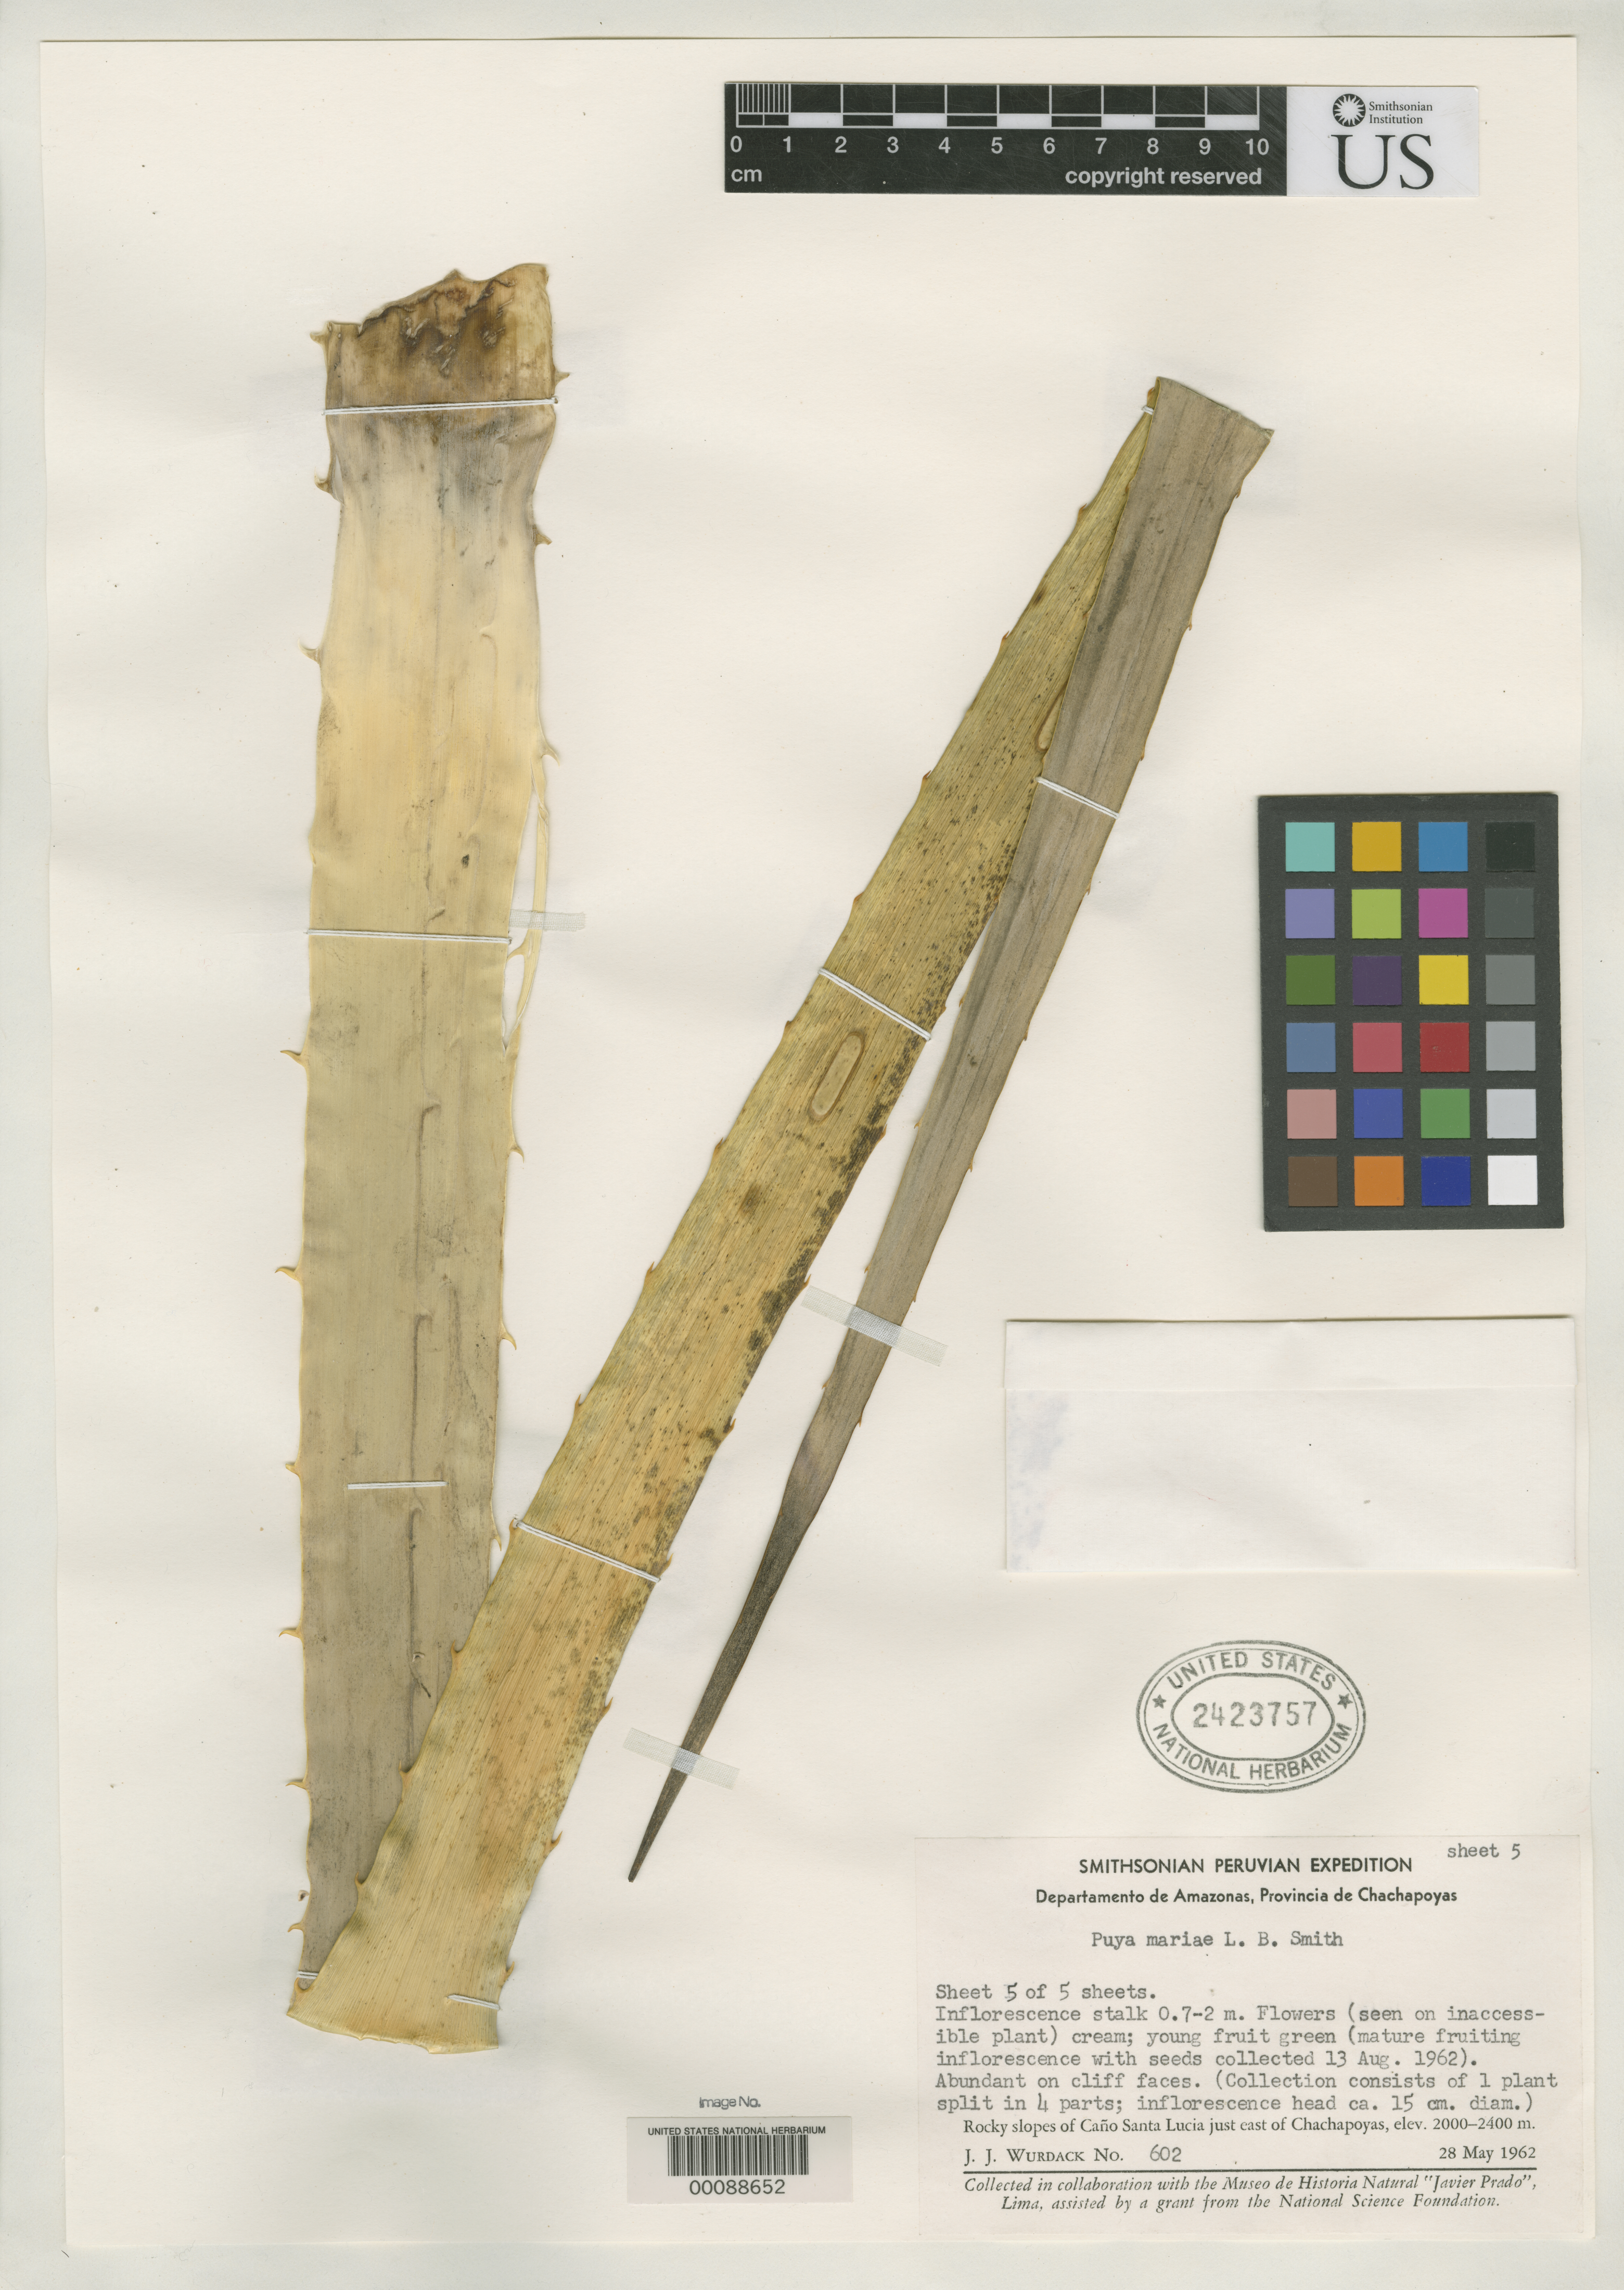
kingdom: Plantae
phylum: Tracheophyta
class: Liliopsida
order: Poales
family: Bromeliaceae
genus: Puya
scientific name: Puya mariae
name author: L.B. Sm.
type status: Holotype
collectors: J. J. Wurdack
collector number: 602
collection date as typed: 28 May 1962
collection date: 1962-05-28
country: Peru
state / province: Amazonas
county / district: Chachapoyas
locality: Caño Santa Lucía, E of Chachapoyas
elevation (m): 2000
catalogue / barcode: US 2423757